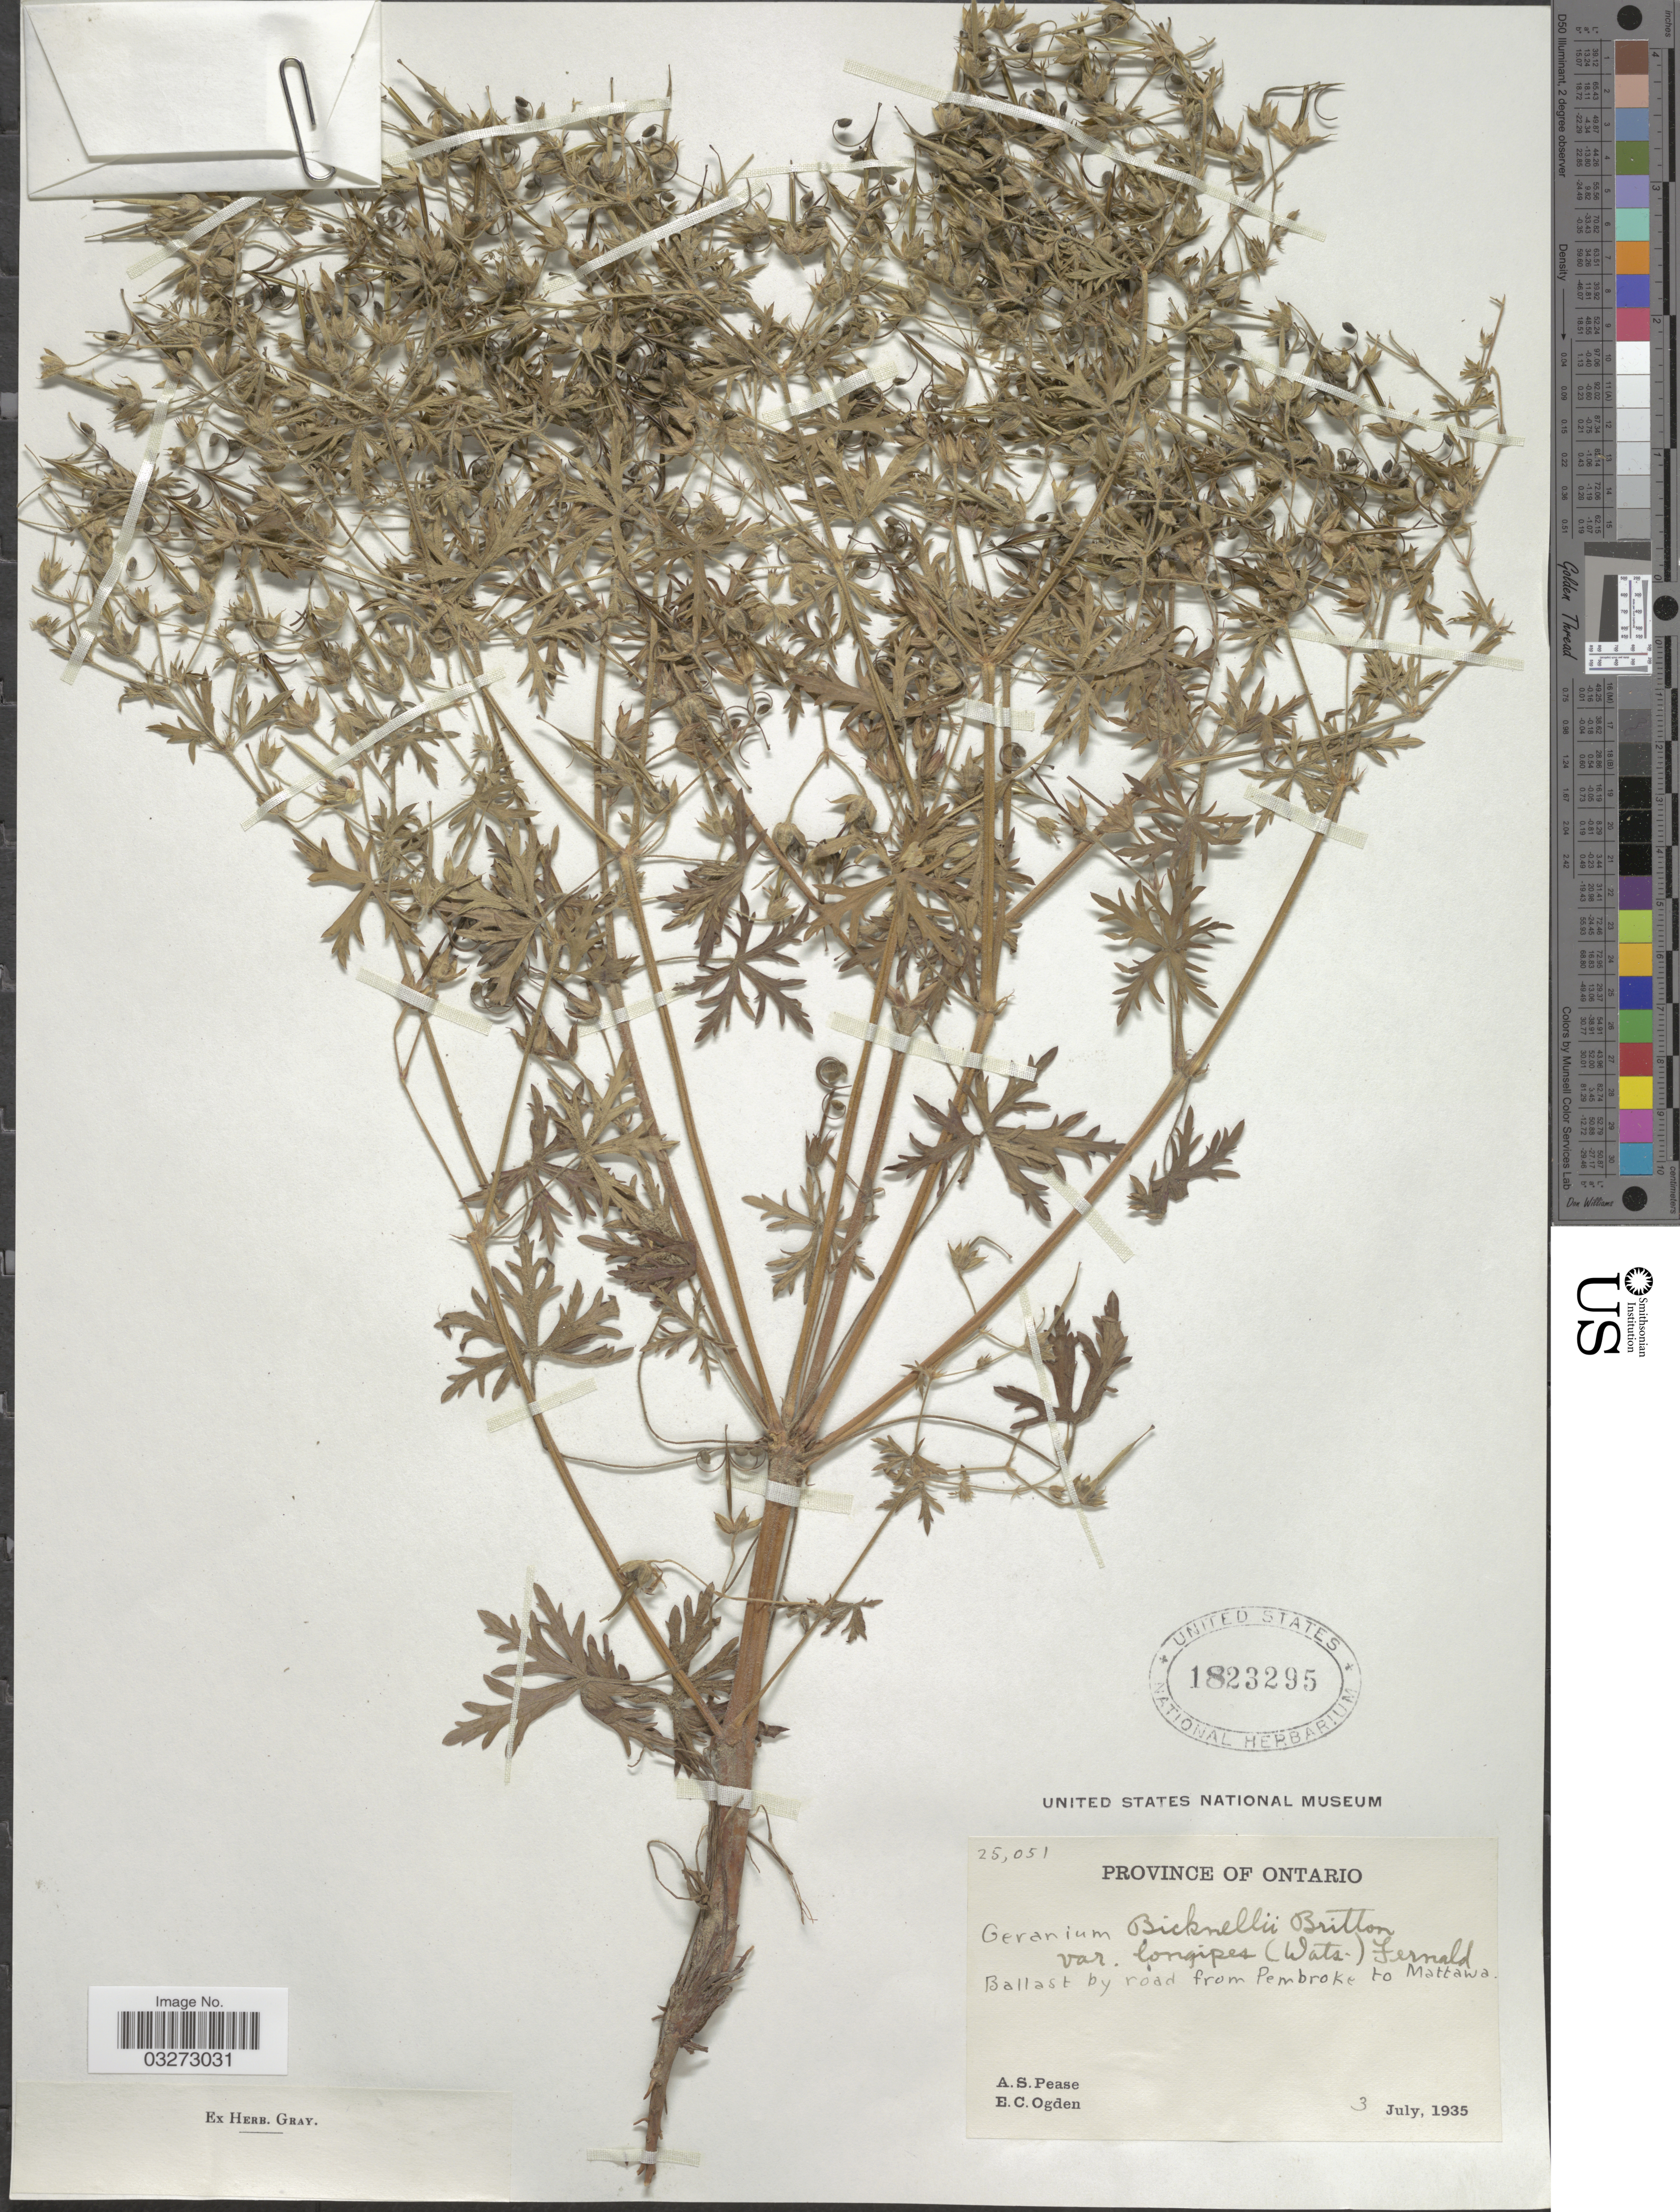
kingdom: Plantae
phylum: Tracheophyta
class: Magnoliopsida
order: Geraniales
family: Geraniaceae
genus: Geranium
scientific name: Geranium bicknellii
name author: Britton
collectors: A. S. Pease & E. Ogden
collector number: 25051?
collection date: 1935-07-03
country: Canada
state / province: Ontario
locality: Ballast by road from Pembroke to Mattawa.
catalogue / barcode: US 1823295